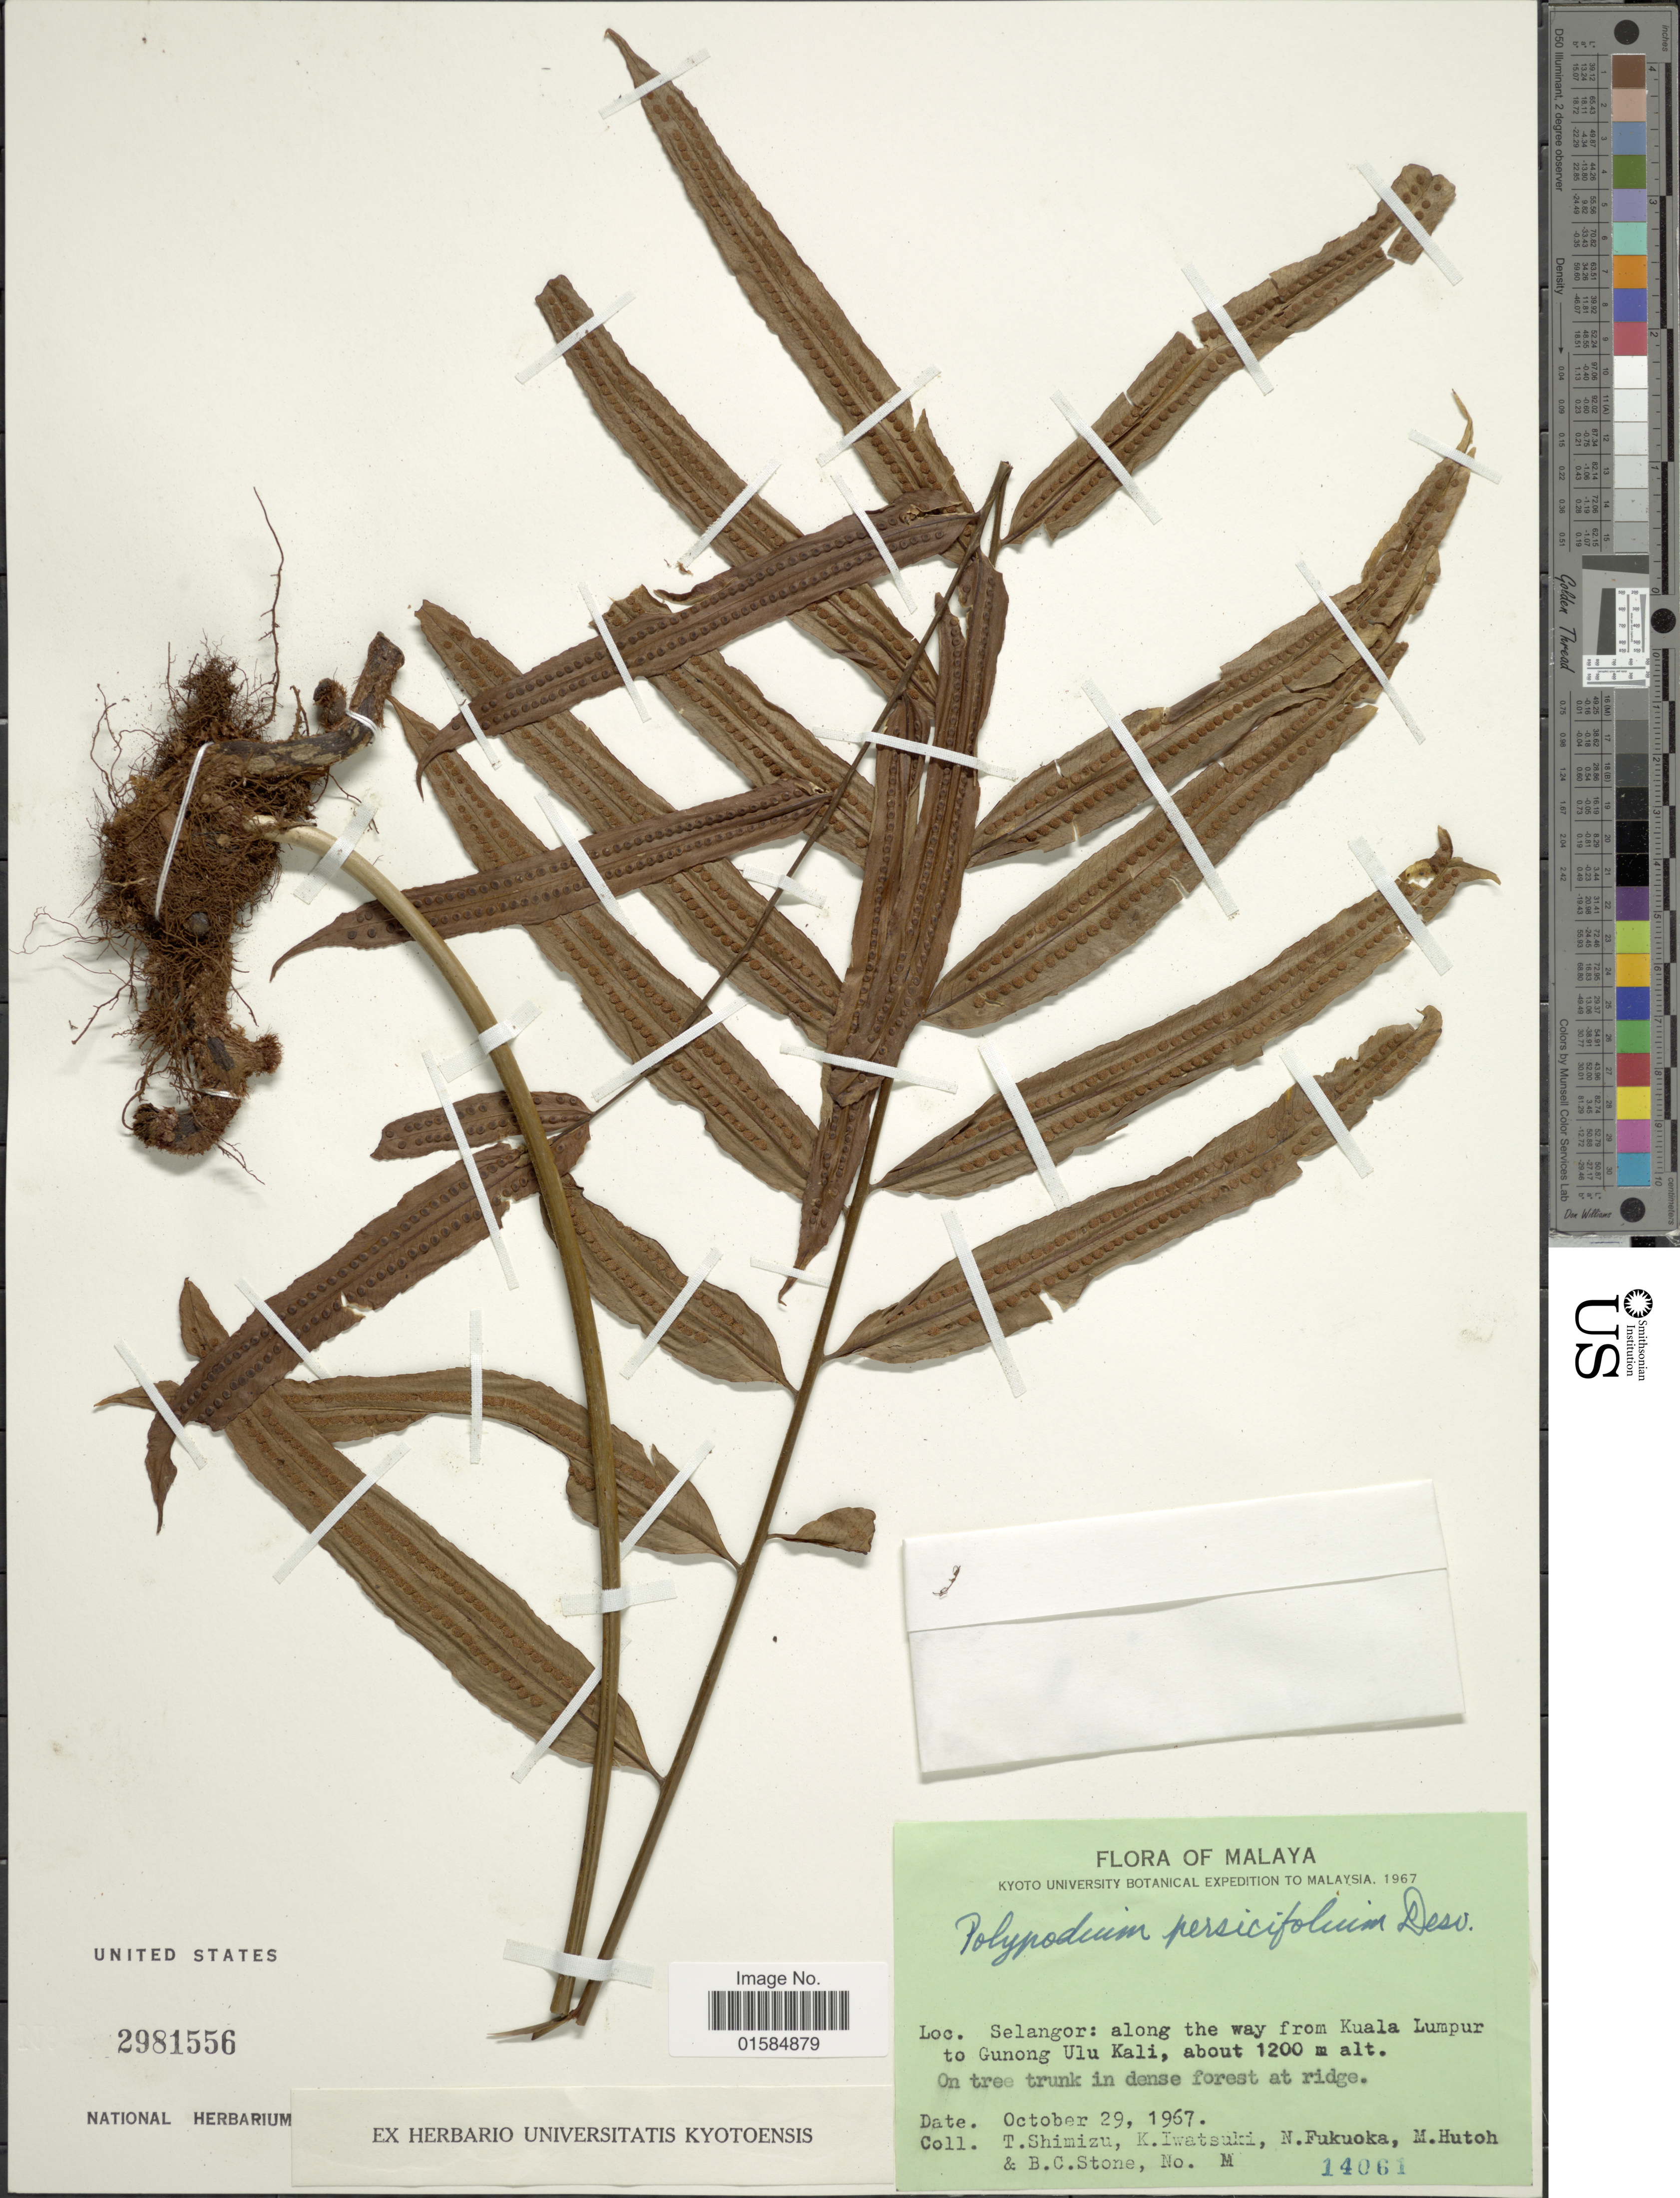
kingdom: Plantae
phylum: Tracheophyta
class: Polypodiopsida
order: Polypodiales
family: Polypodiaceae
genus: Goniophlebium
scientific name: Goniophlebium persicifolium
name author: (Desv.) Bedd.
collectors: T. Shimizu, K. Iwatsuki, N. Fukuoka, M. Hutoh & B. C. Stone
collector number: M14061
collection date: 1967-10-29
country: Malaysia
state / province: Selangor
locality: Malaya, Selangor: along the way from Kuala Lumpur to Gunong Ulu Kali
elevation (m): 1200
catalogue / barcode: US 2981556